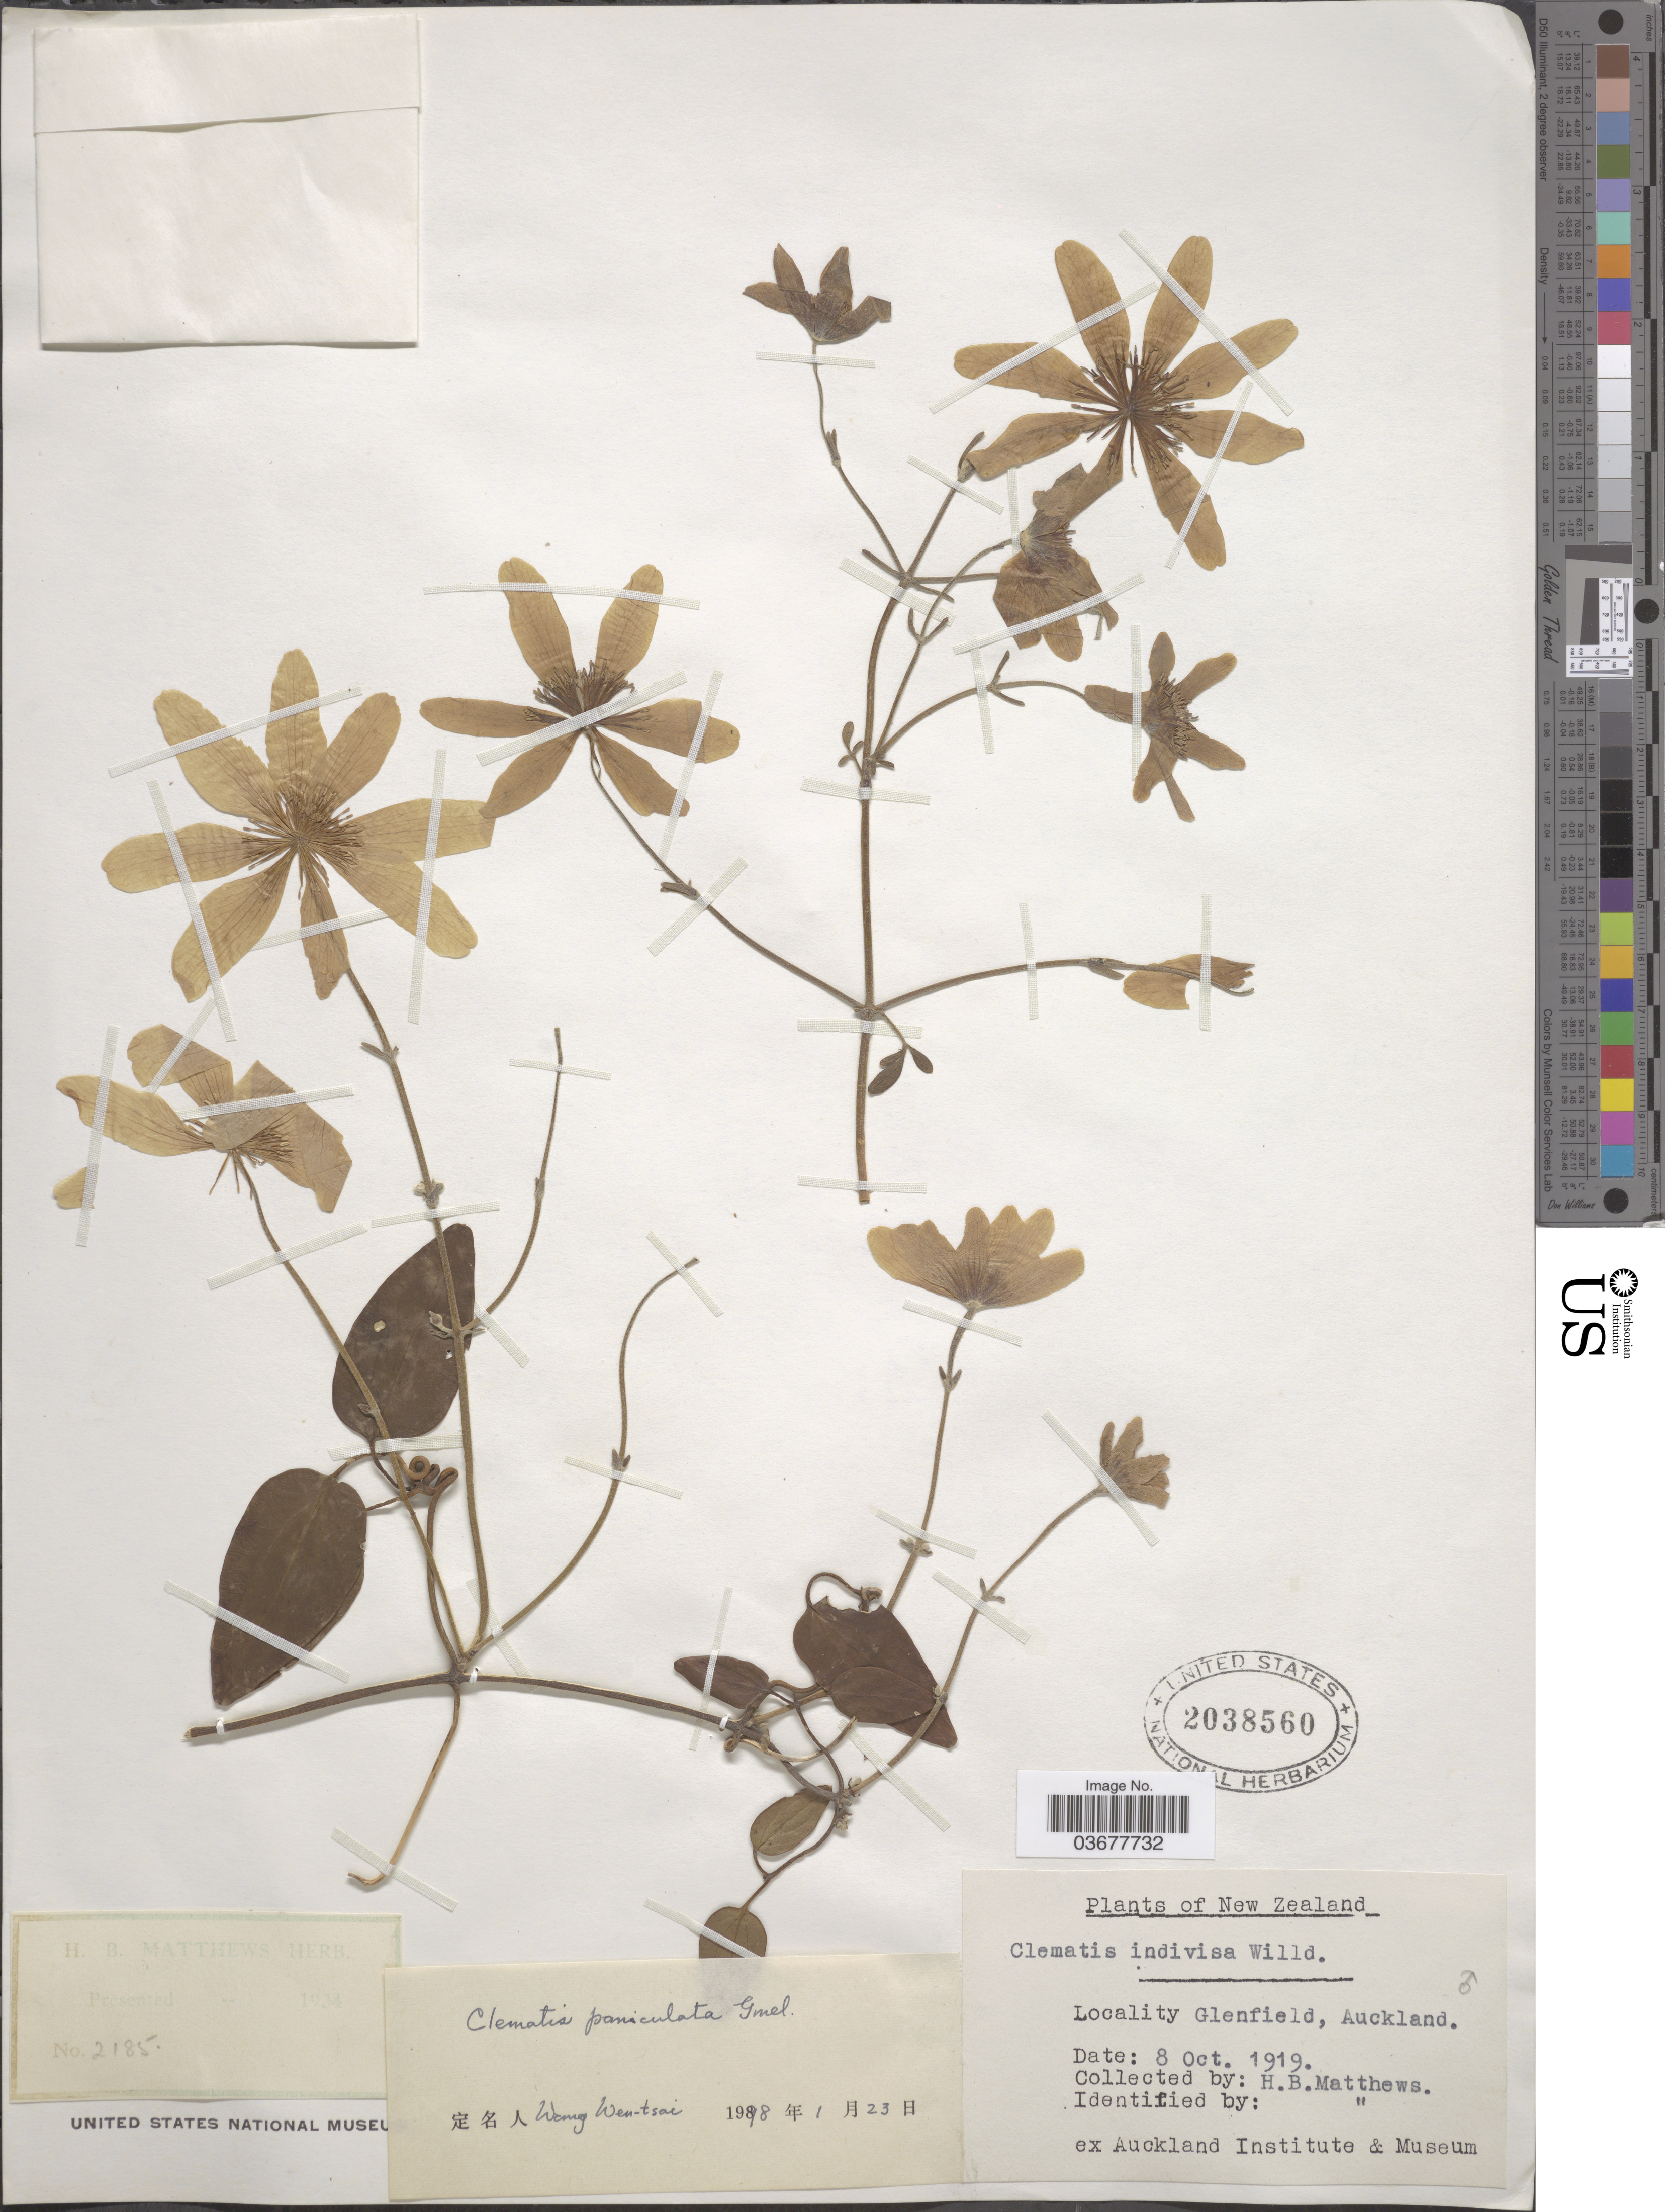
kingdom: Plantae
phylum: Tracheophyta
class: Magnoliopsida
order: Ranunculales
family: Ranunculaceae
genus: Clematis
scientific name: Clematis paniculata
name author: J.F. Gmel.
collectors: H. B. Matthews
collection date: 1919-10-08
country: New Zealand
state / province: Auckland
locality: Glenfield.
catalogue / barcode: US 2038560